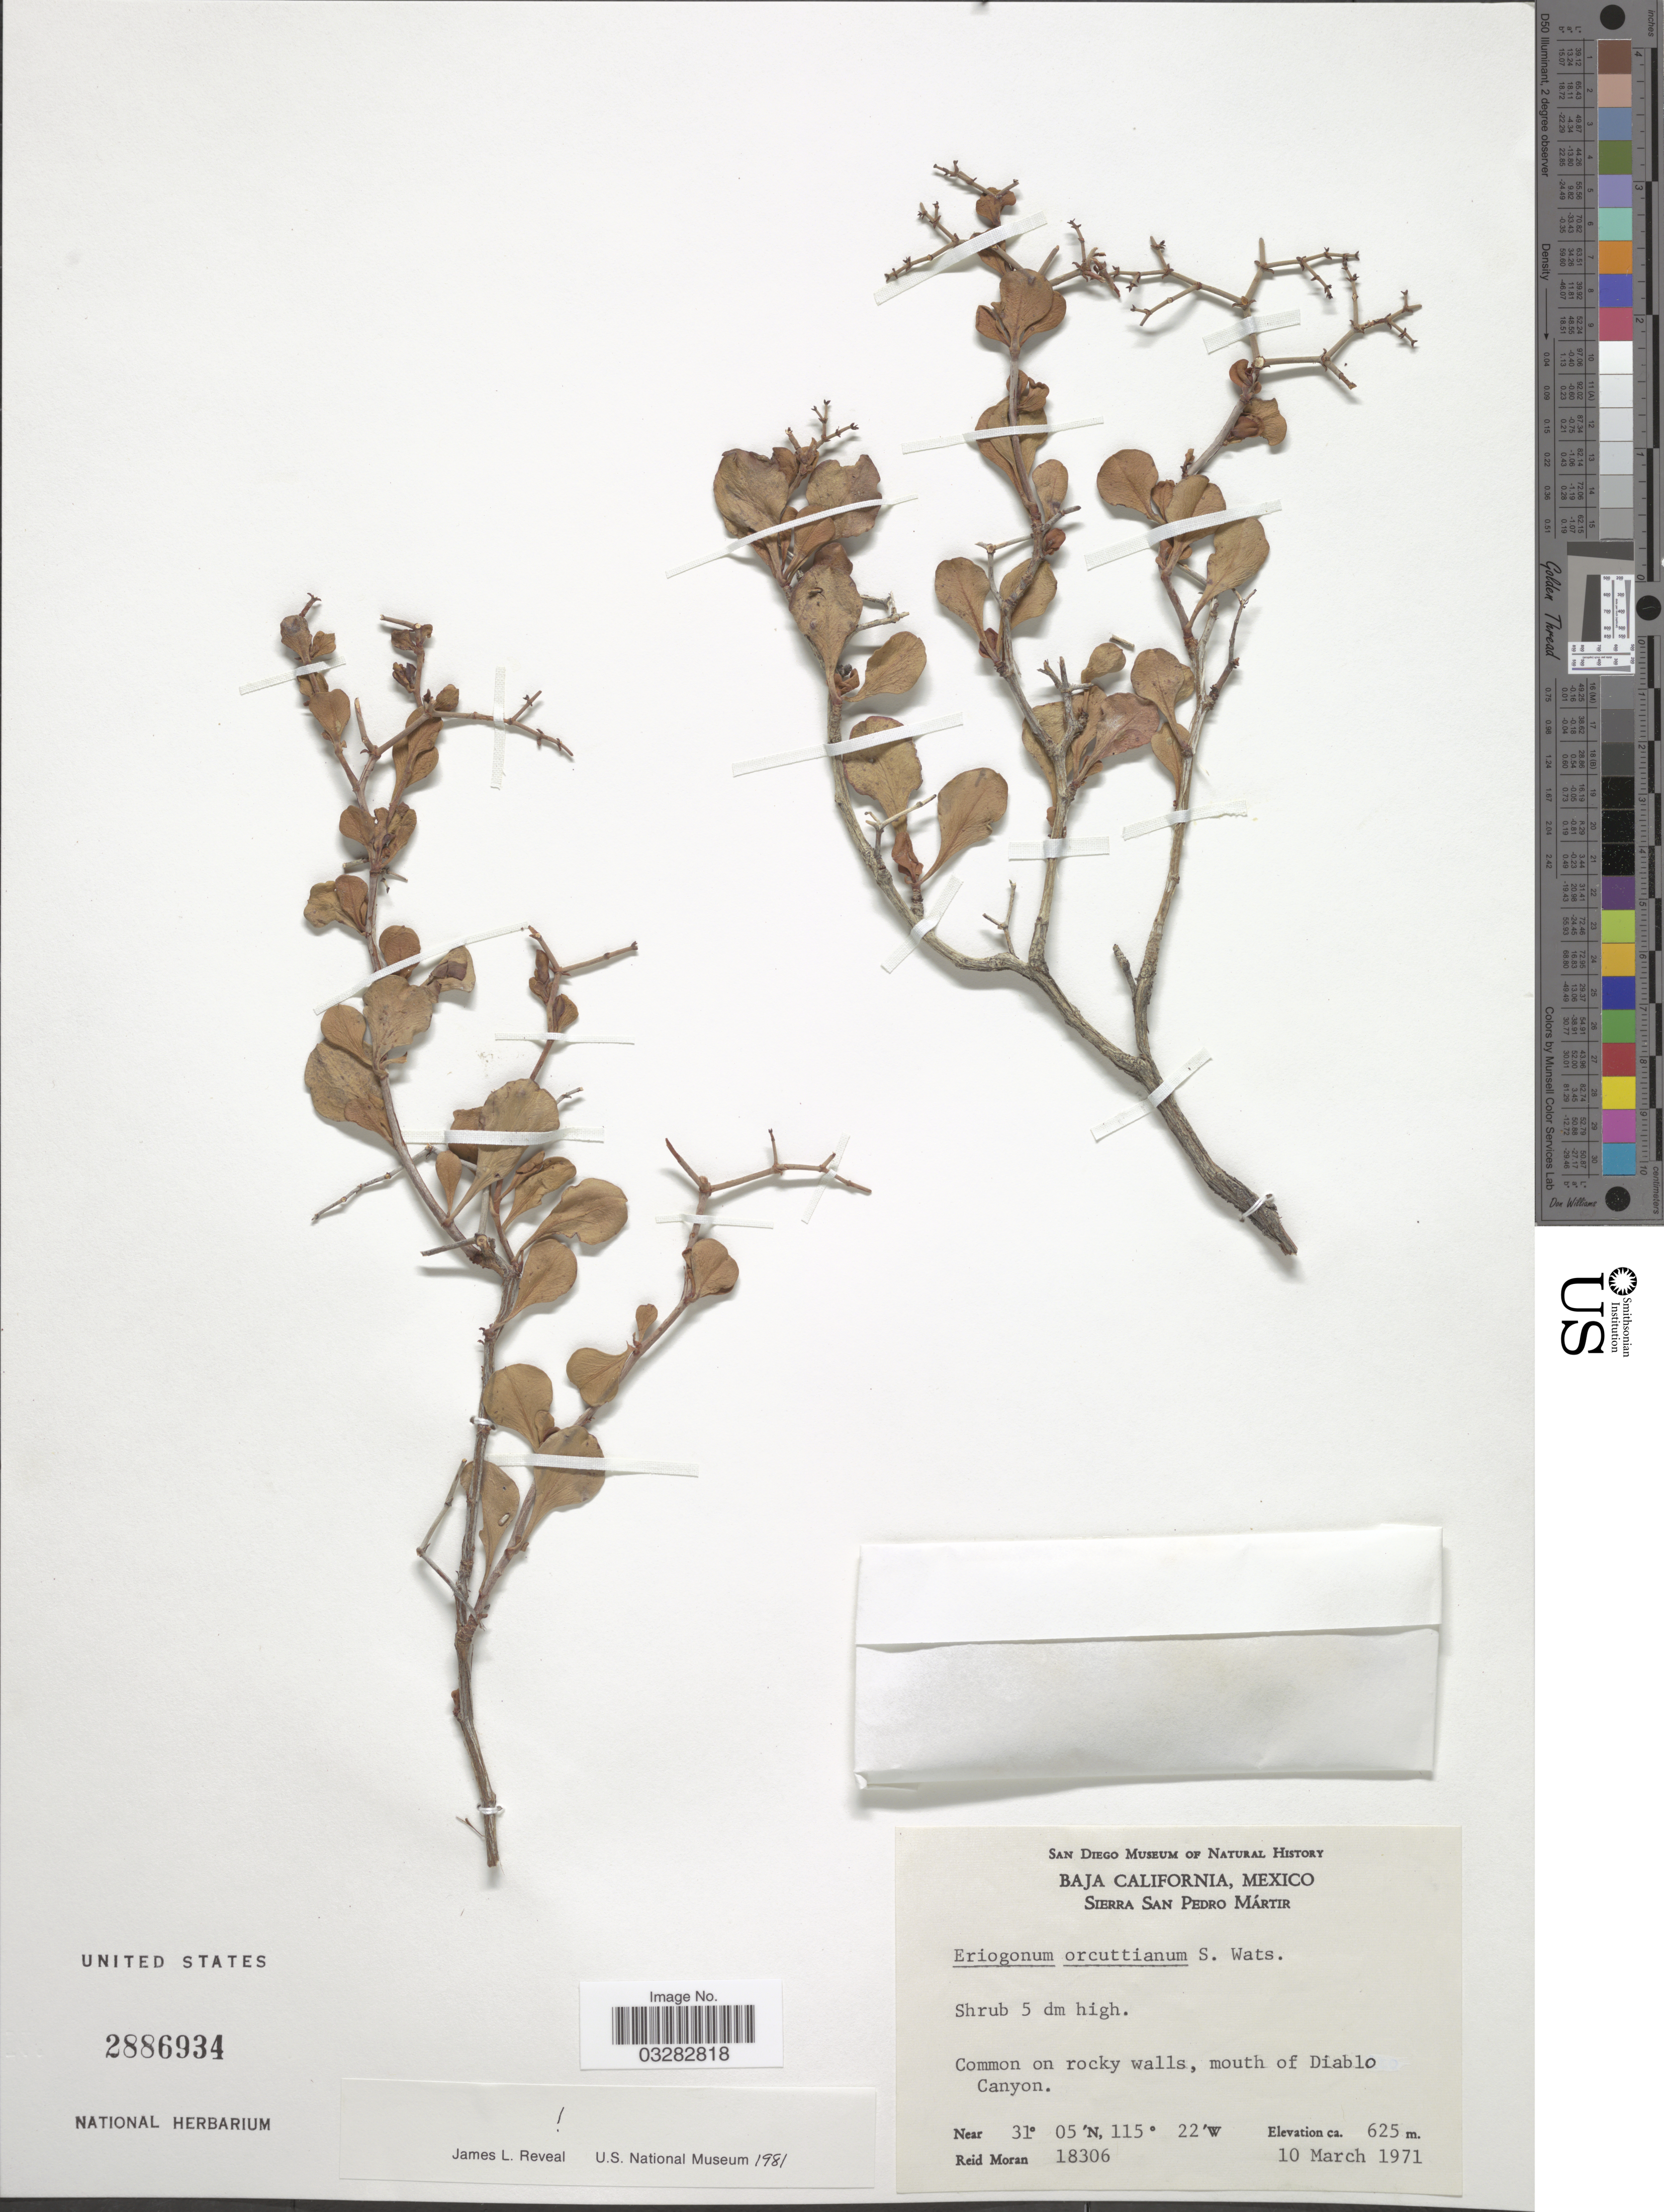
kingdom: Plantae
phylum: Tracheophyta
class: Magnoliopsida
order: Caryophyllales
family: Polygonaceae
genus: Eriogonum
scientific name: Eriogonum orcuttianum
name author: S. Watson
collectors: R. V. Moran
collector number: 18306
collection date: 1971-03-10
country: Mexico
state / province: Baja California Norte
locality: Sierra San Pedro Mártir. Mouth of Díablo Canyon.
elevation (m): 625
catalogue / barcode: US 2886934